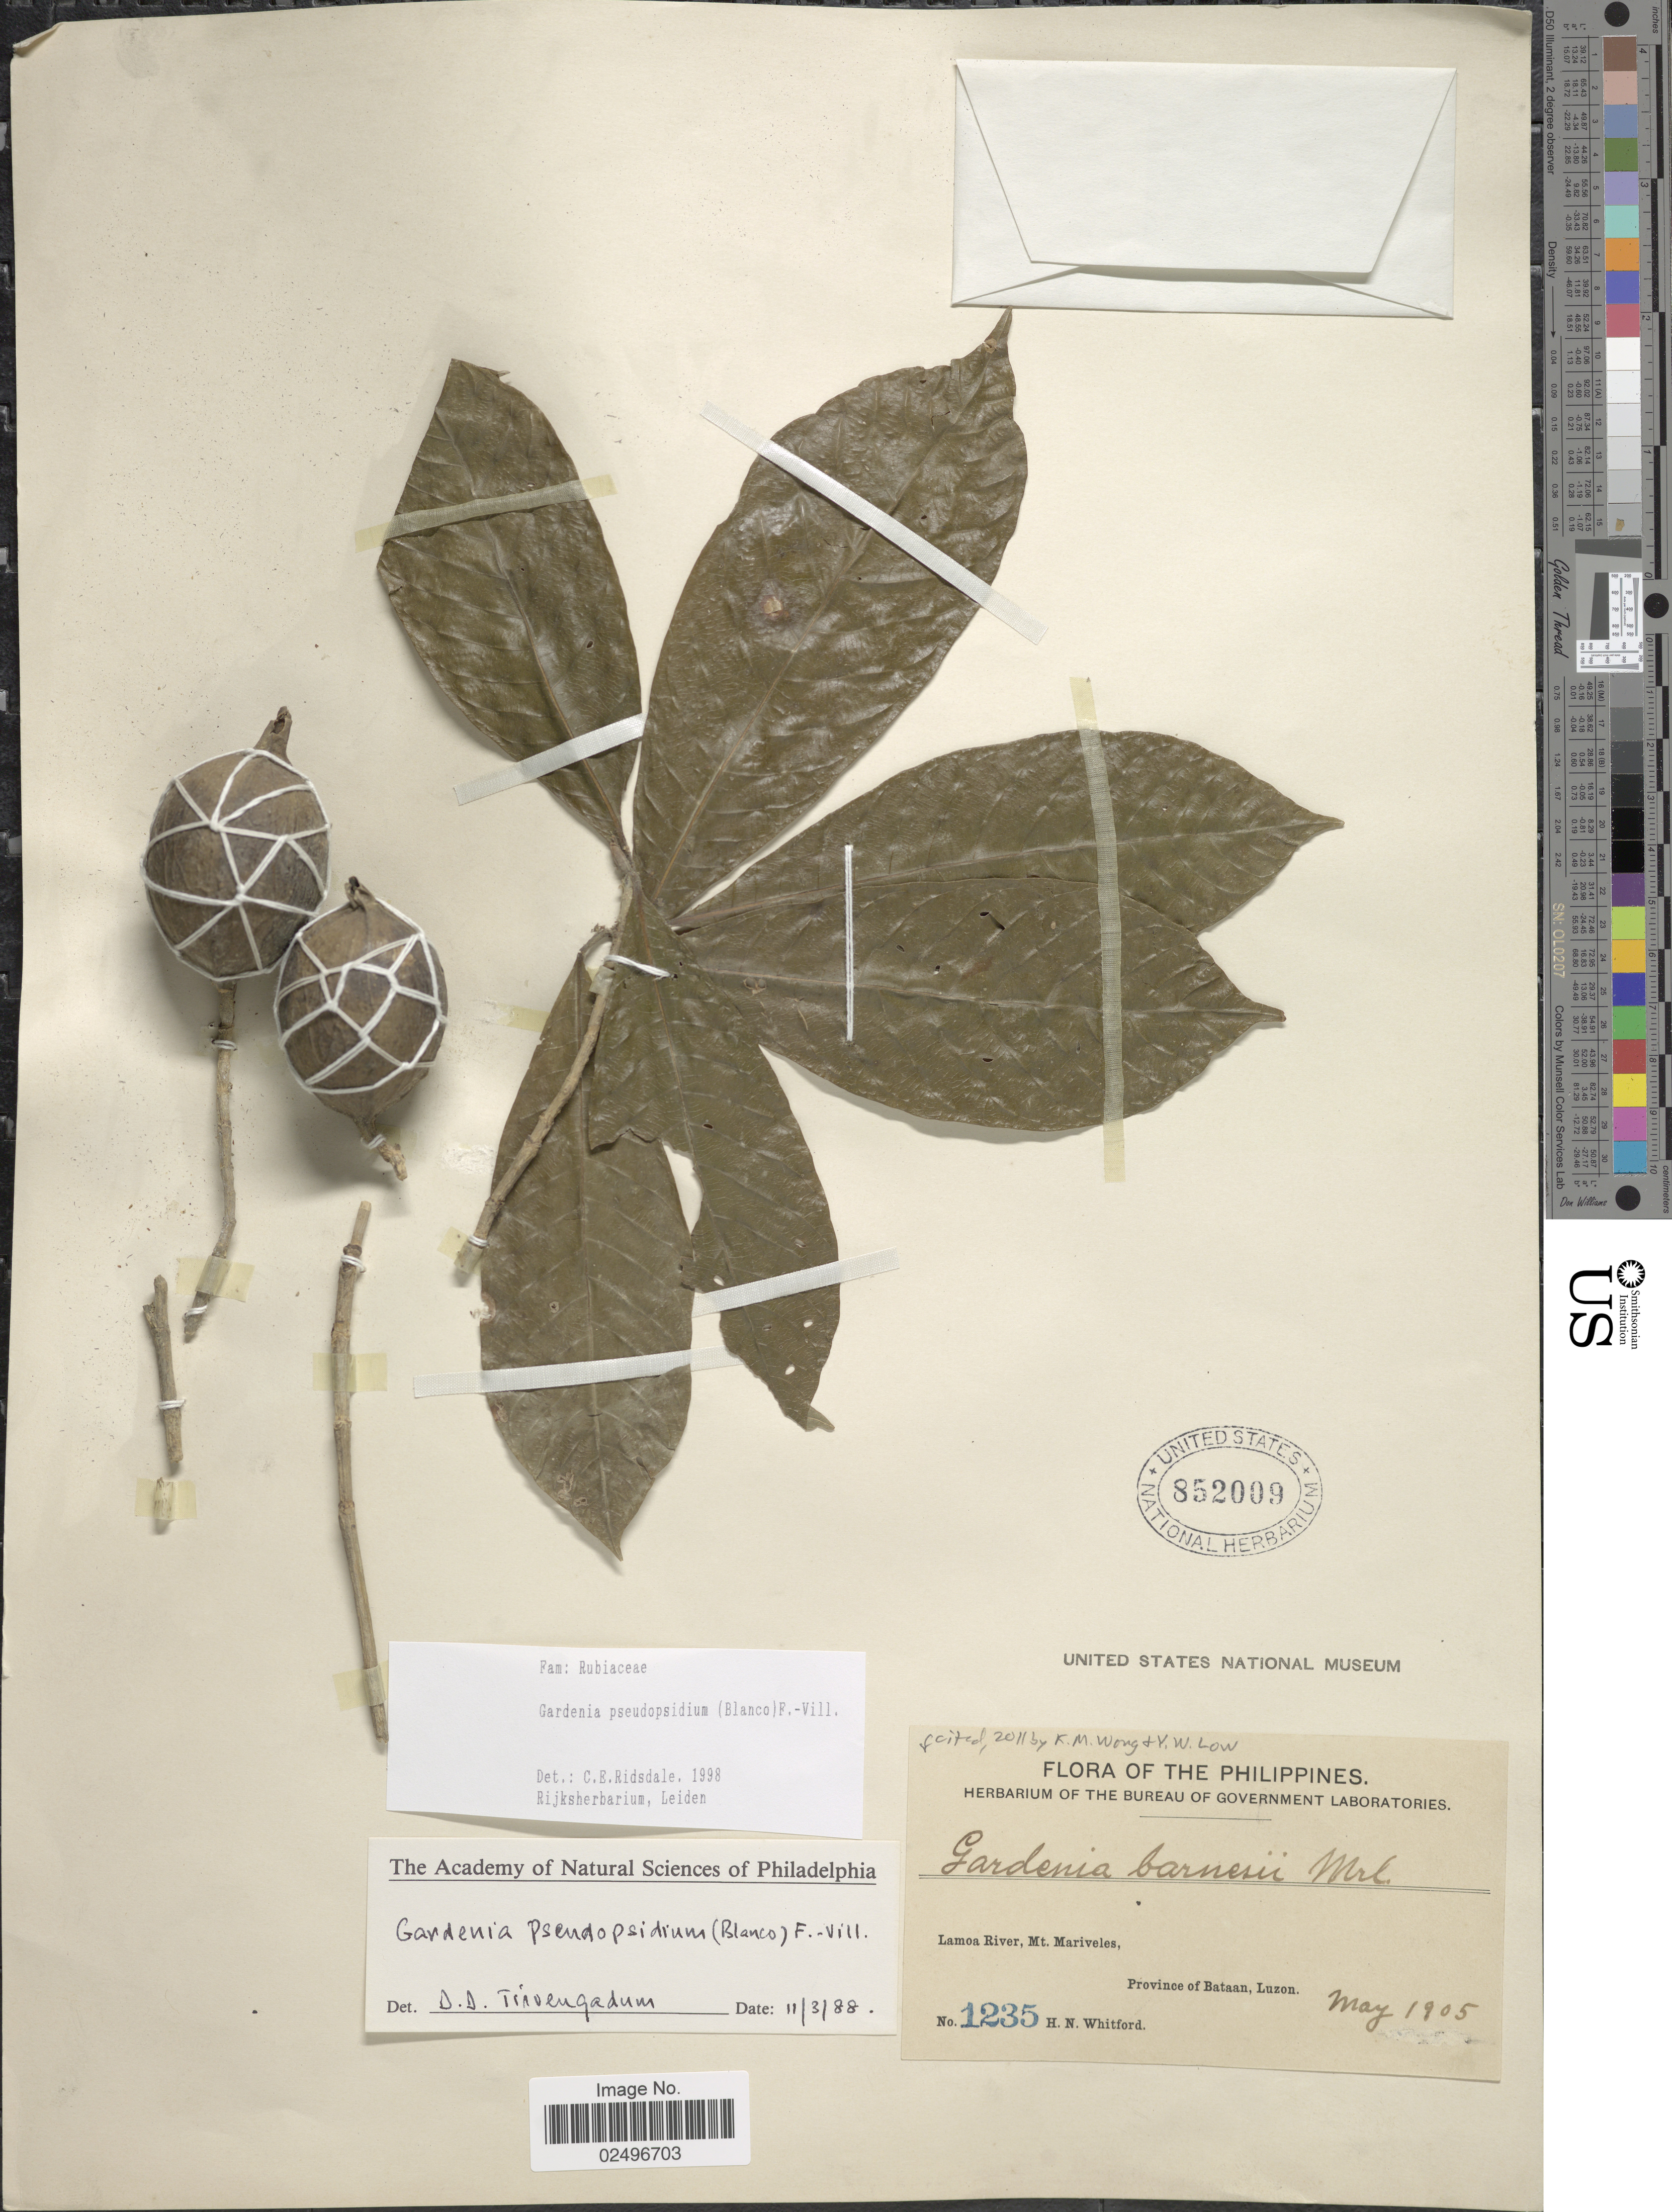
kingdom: Plantae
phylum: Tracheophyta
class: Magnoliopsida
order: Gentianales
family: Rubiaceae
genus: Gardenia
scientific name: Gardenia barnesii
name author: Merr.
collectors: H. N. Whitford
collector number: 1235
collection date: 1905-05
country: Philippines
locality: Lamao River, Mt. Mariveles, Province of Bataan, Luzon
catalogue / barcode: US 852009